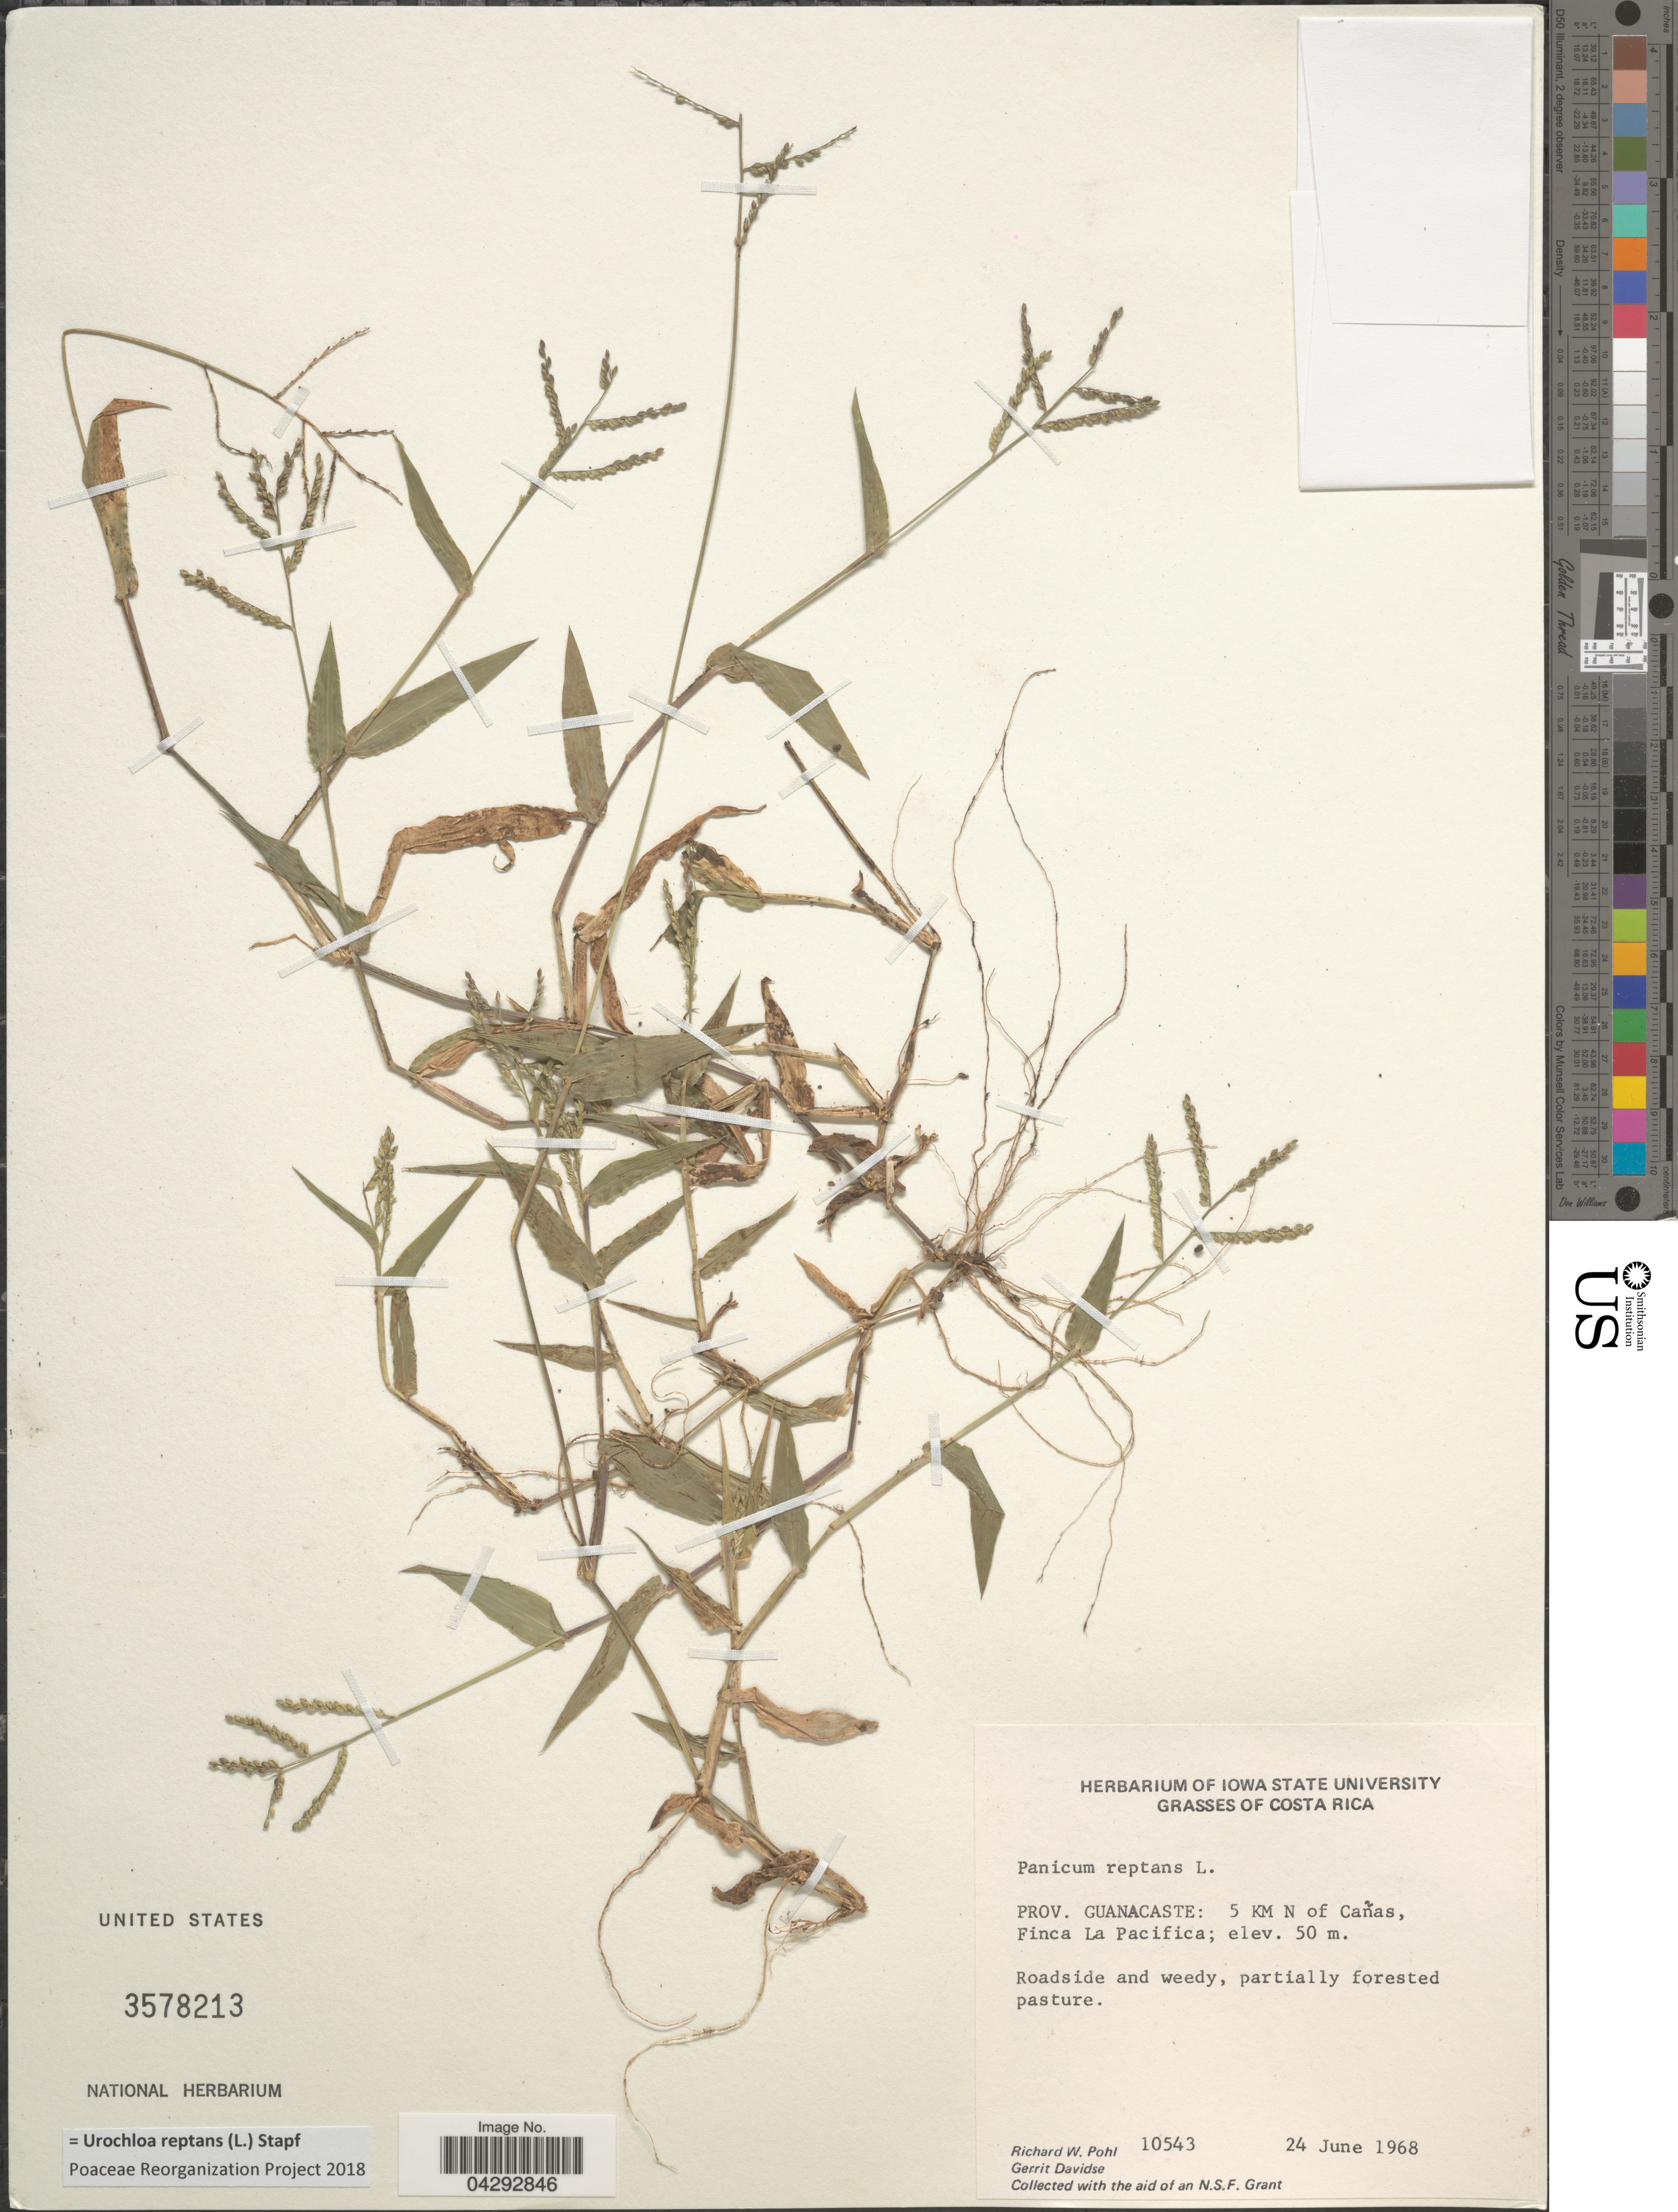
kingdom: Plantae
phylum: Tracheophyta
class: Liliopsida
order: Poales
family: Poaceae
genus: Urochloa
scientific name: Urochloa reptans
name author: (L.) Stapf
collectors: R. W. Pohl & G. Davidse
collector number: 10543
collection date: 1968-06-24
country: Costa Rica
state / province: Guanacaste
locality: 5 KM N of Cañas. Finca La Pacifica.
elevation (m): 50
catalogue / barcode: US 3578213